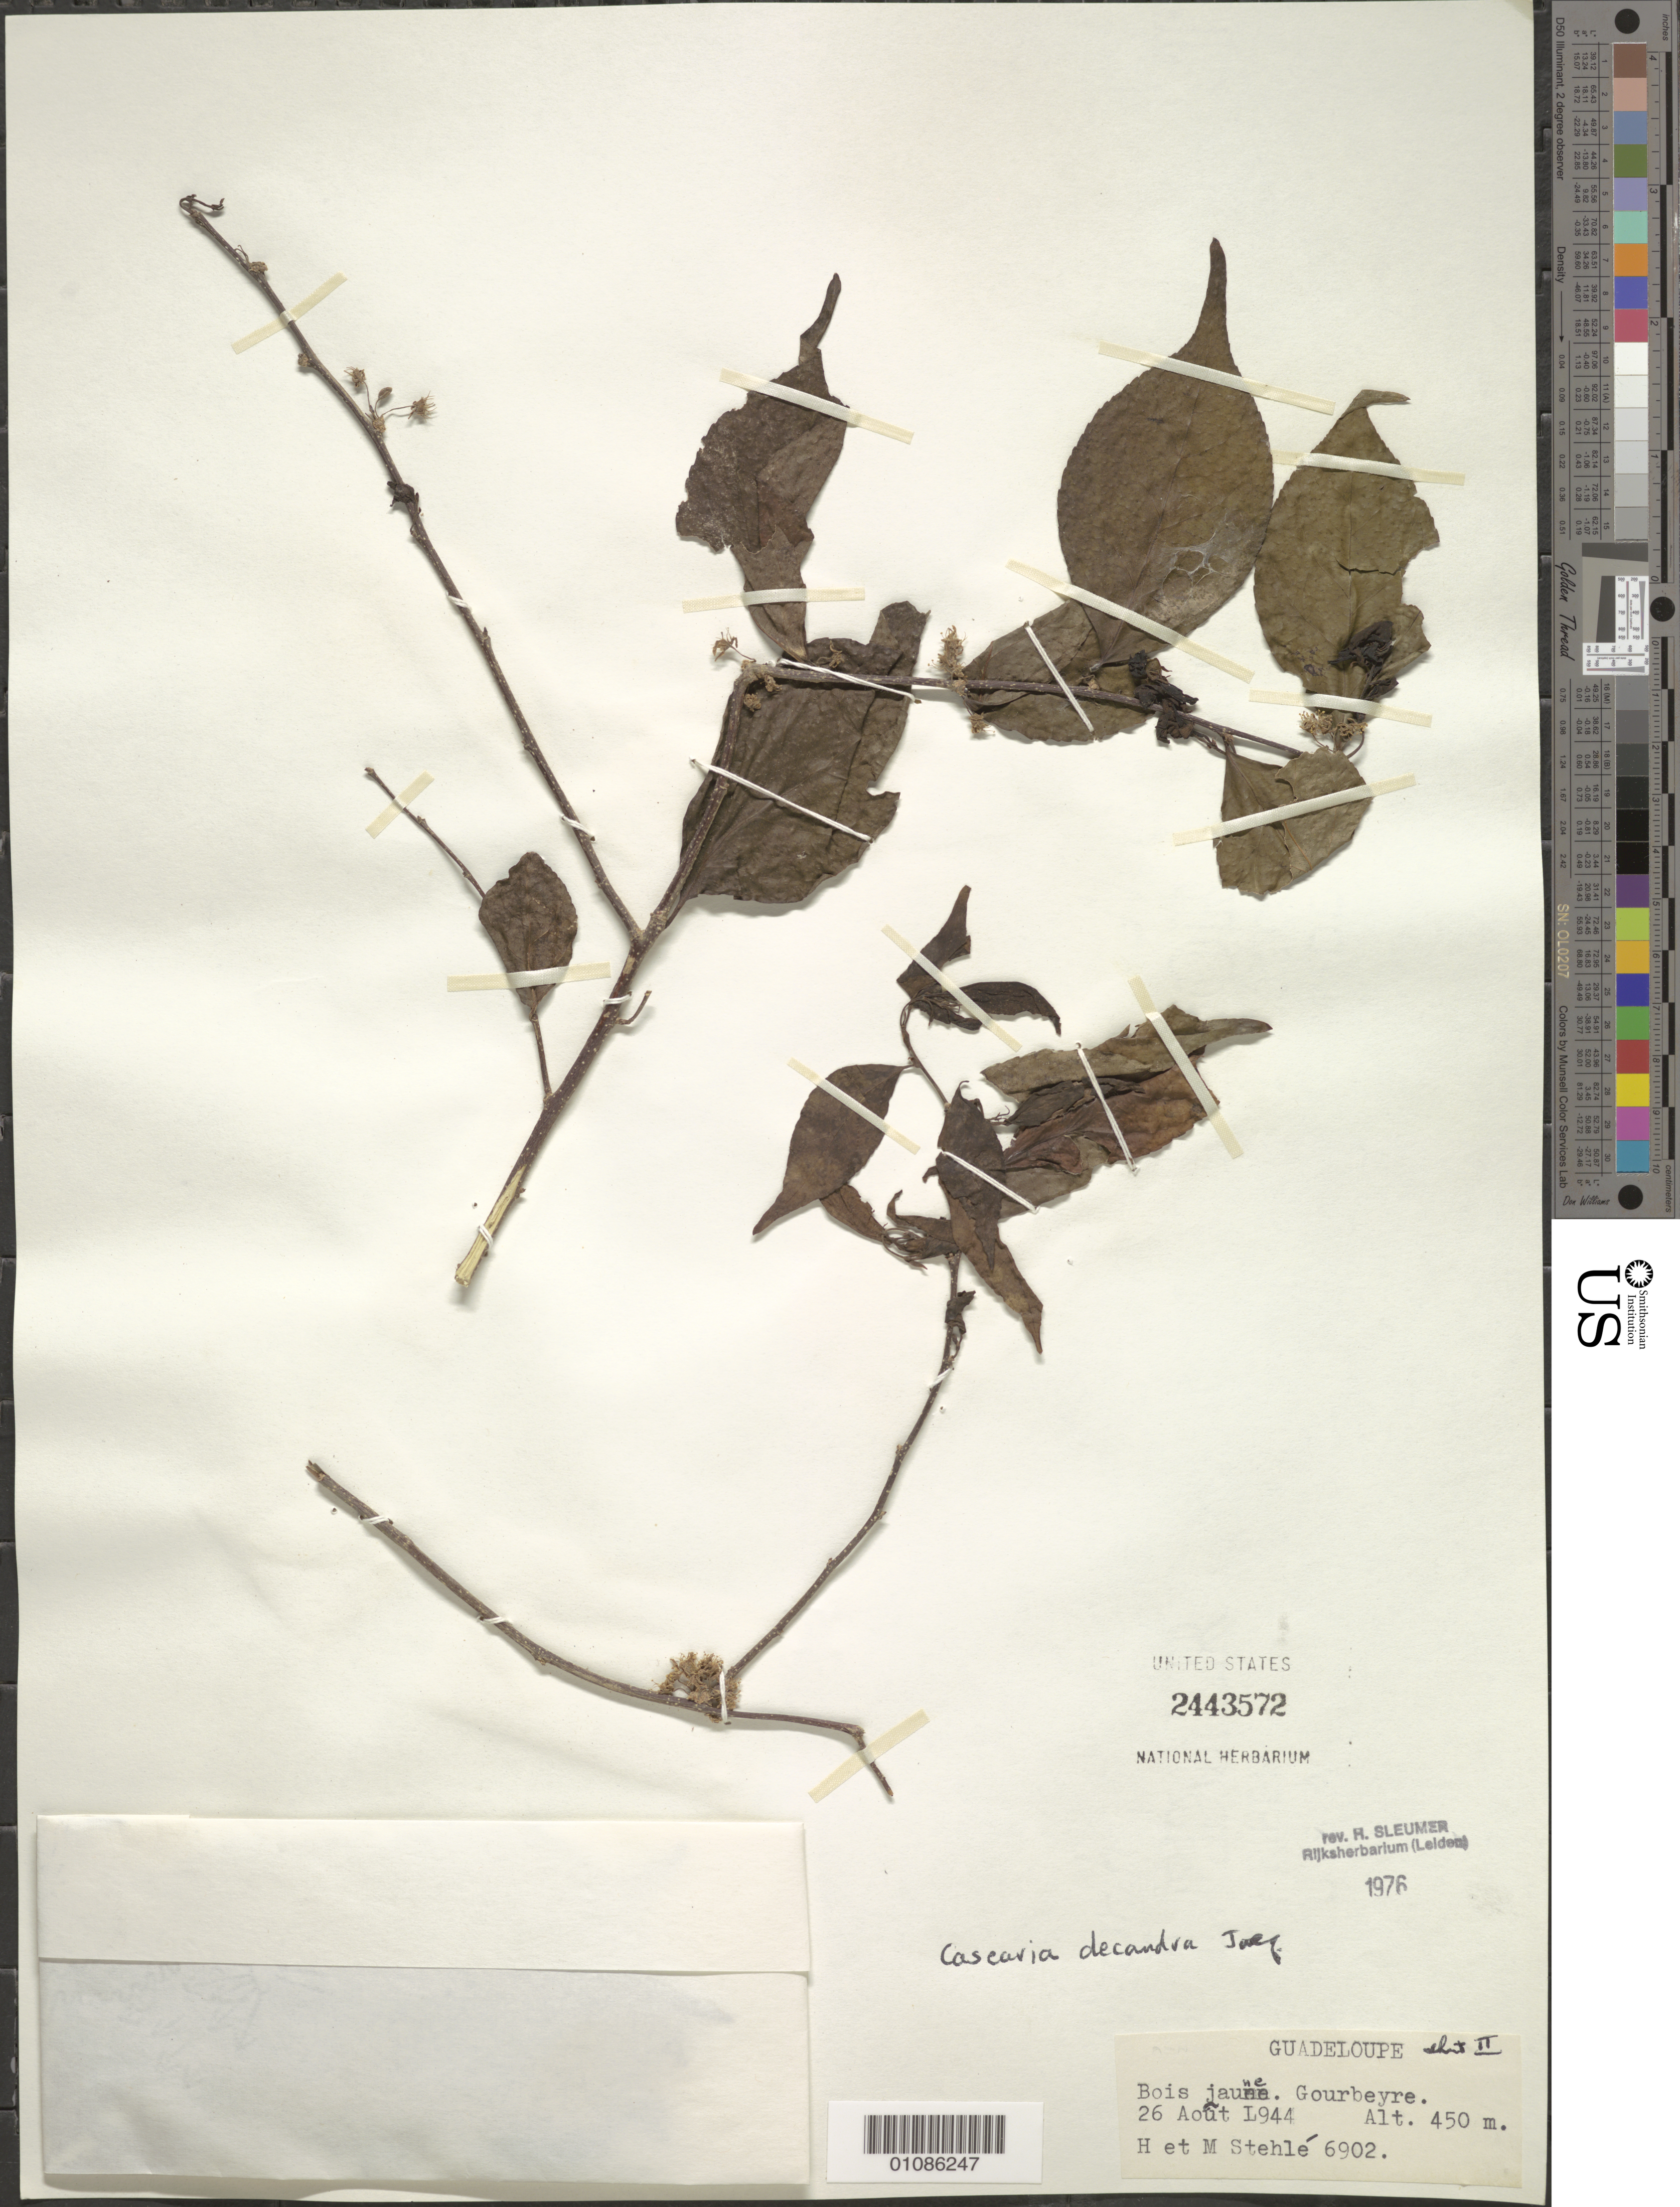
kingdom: Plantae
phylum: Tracheophyta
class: Magnoliopsida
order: Malpighiales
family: Salicaceae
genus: Casearia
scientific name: Casearia decandra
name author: Jacq.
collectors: H. Stehlé & M. Stehlé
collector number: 6902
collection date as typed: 26 Aug 1944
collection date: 1944-08-26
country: Guadeloupe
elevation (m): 450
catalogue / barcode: US 2443572